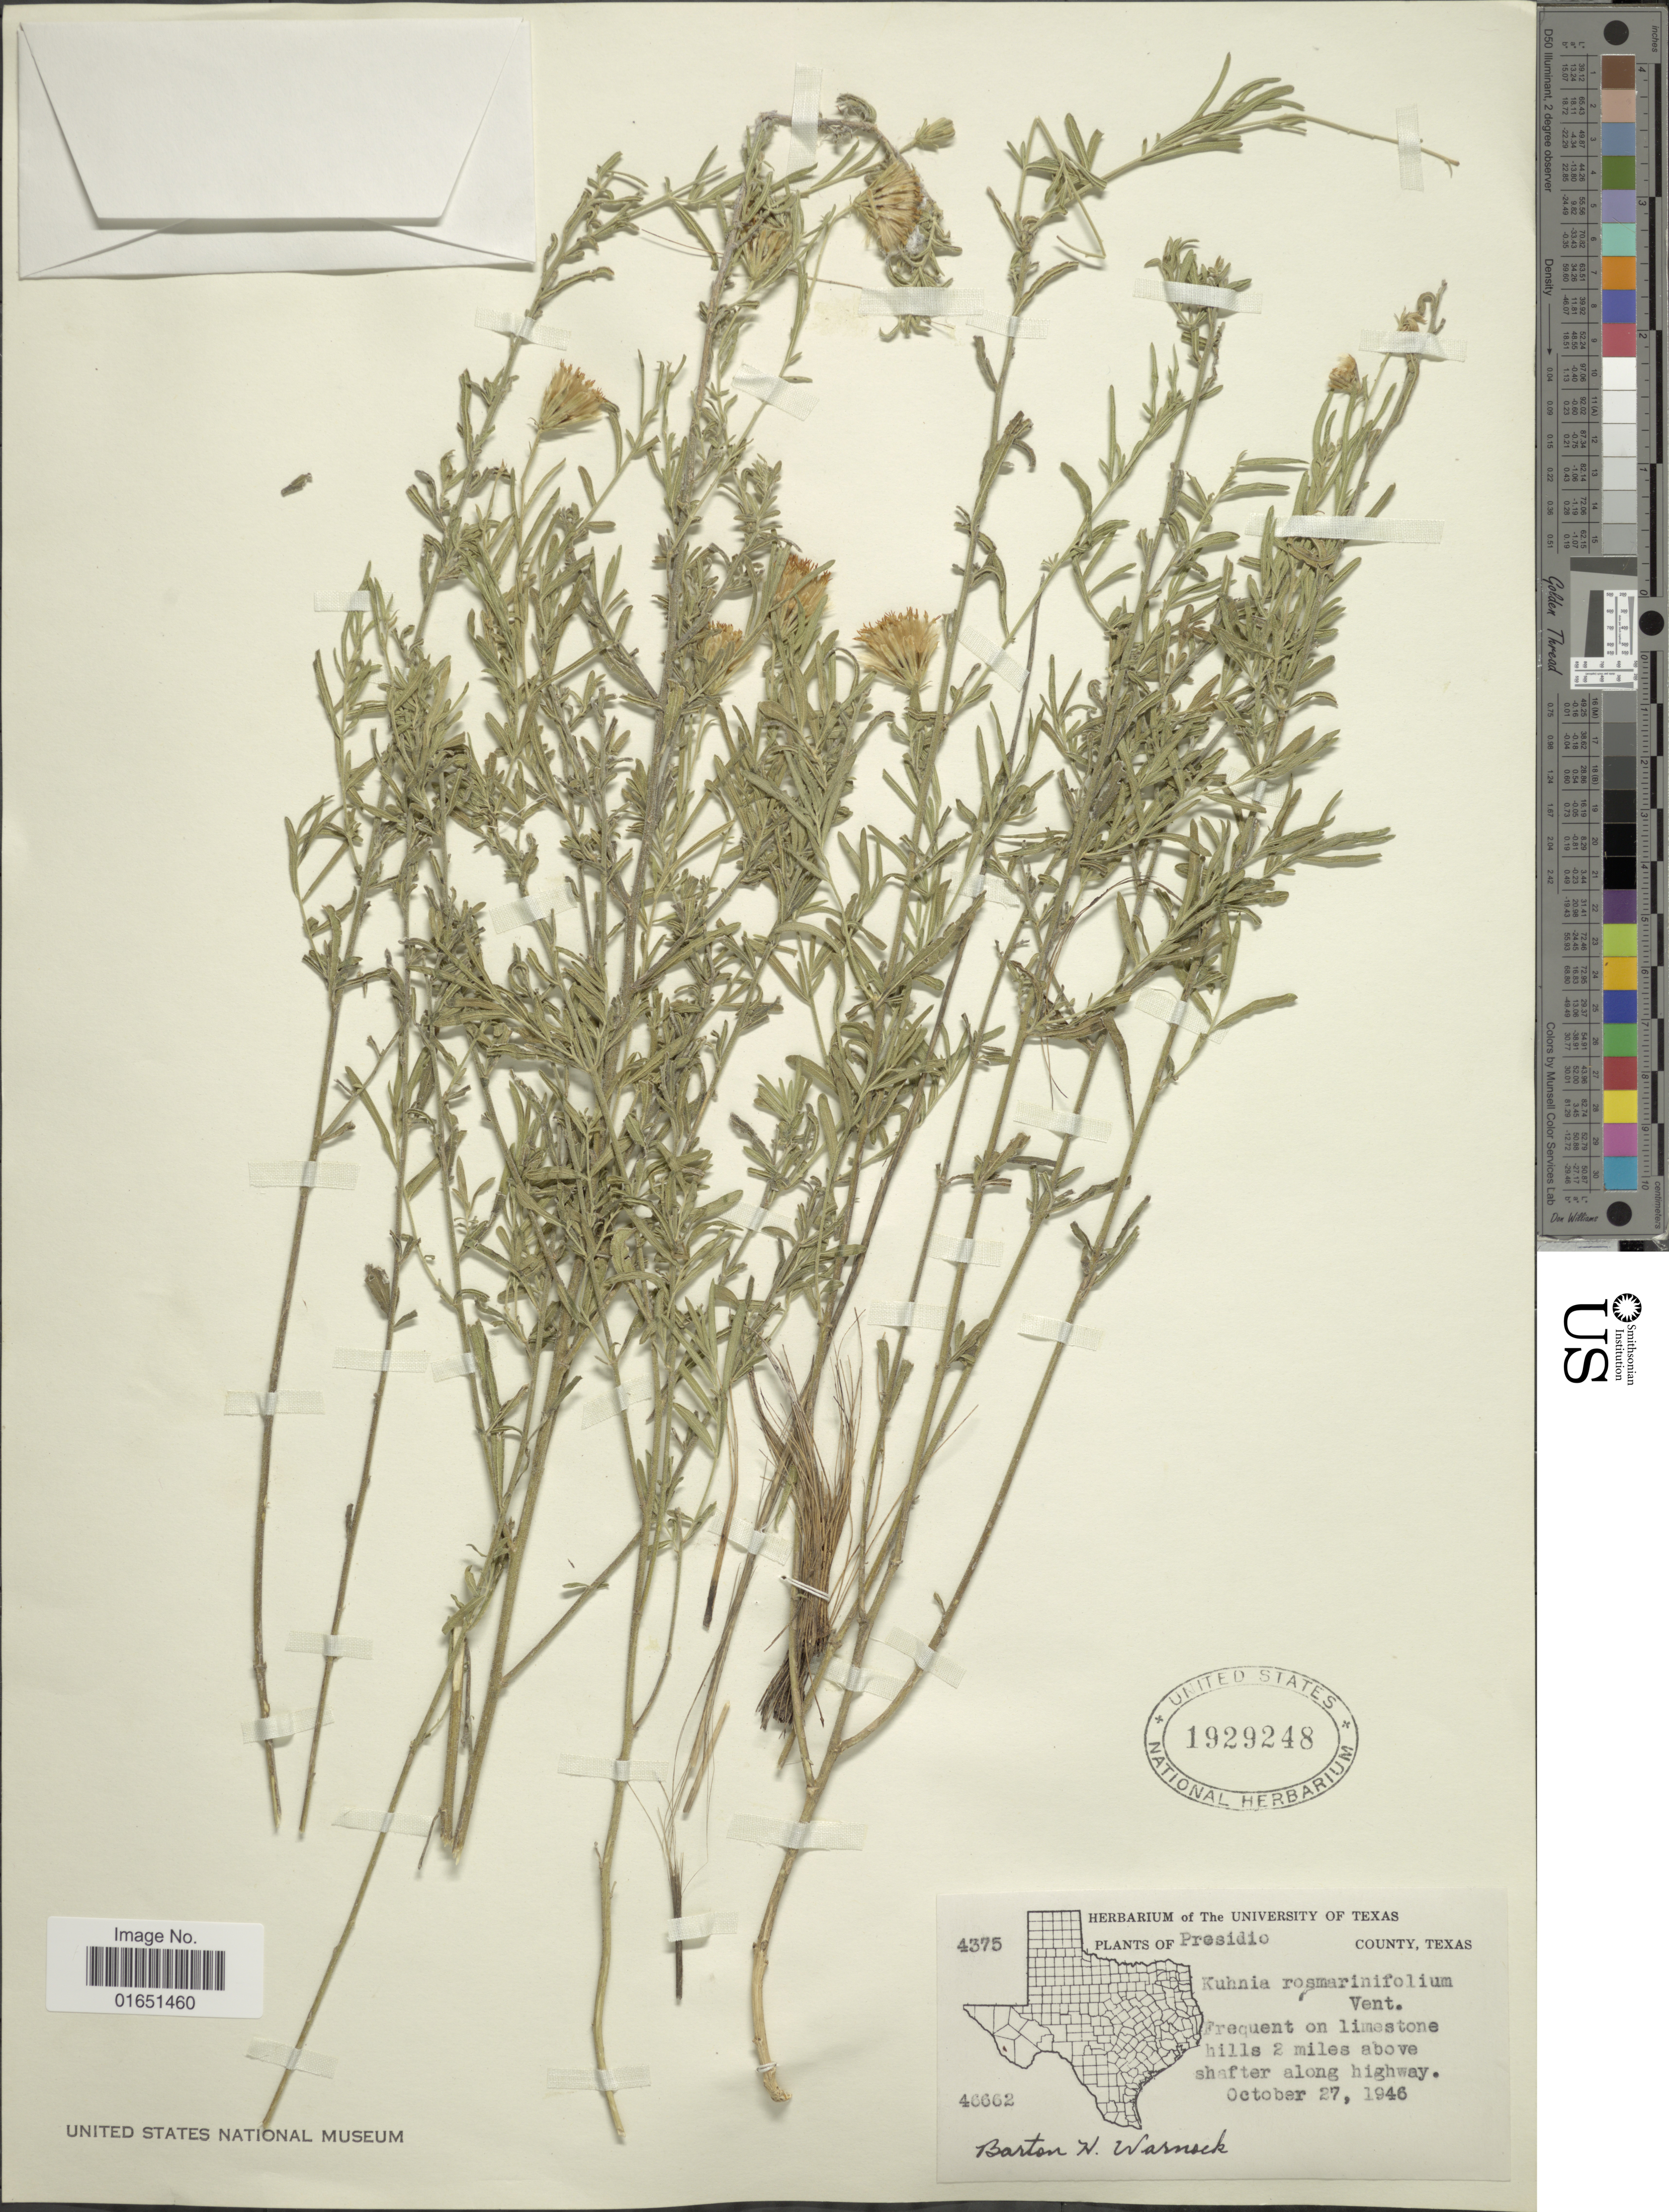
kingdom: Plantae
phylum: Tracheophyta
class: Magnoliopsida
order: Asterales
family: Asteraceae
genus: Brickellia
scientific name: Brickellia rosmarinifolia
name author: (Vent.) W.A. Weber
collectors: B. H. Warnock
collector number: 46662/4375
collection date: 1946-10-27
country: United States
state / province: Texas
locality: Presidio, Frequent on limestone hills 2 miles above shafter along highway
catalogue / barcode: US 1929248